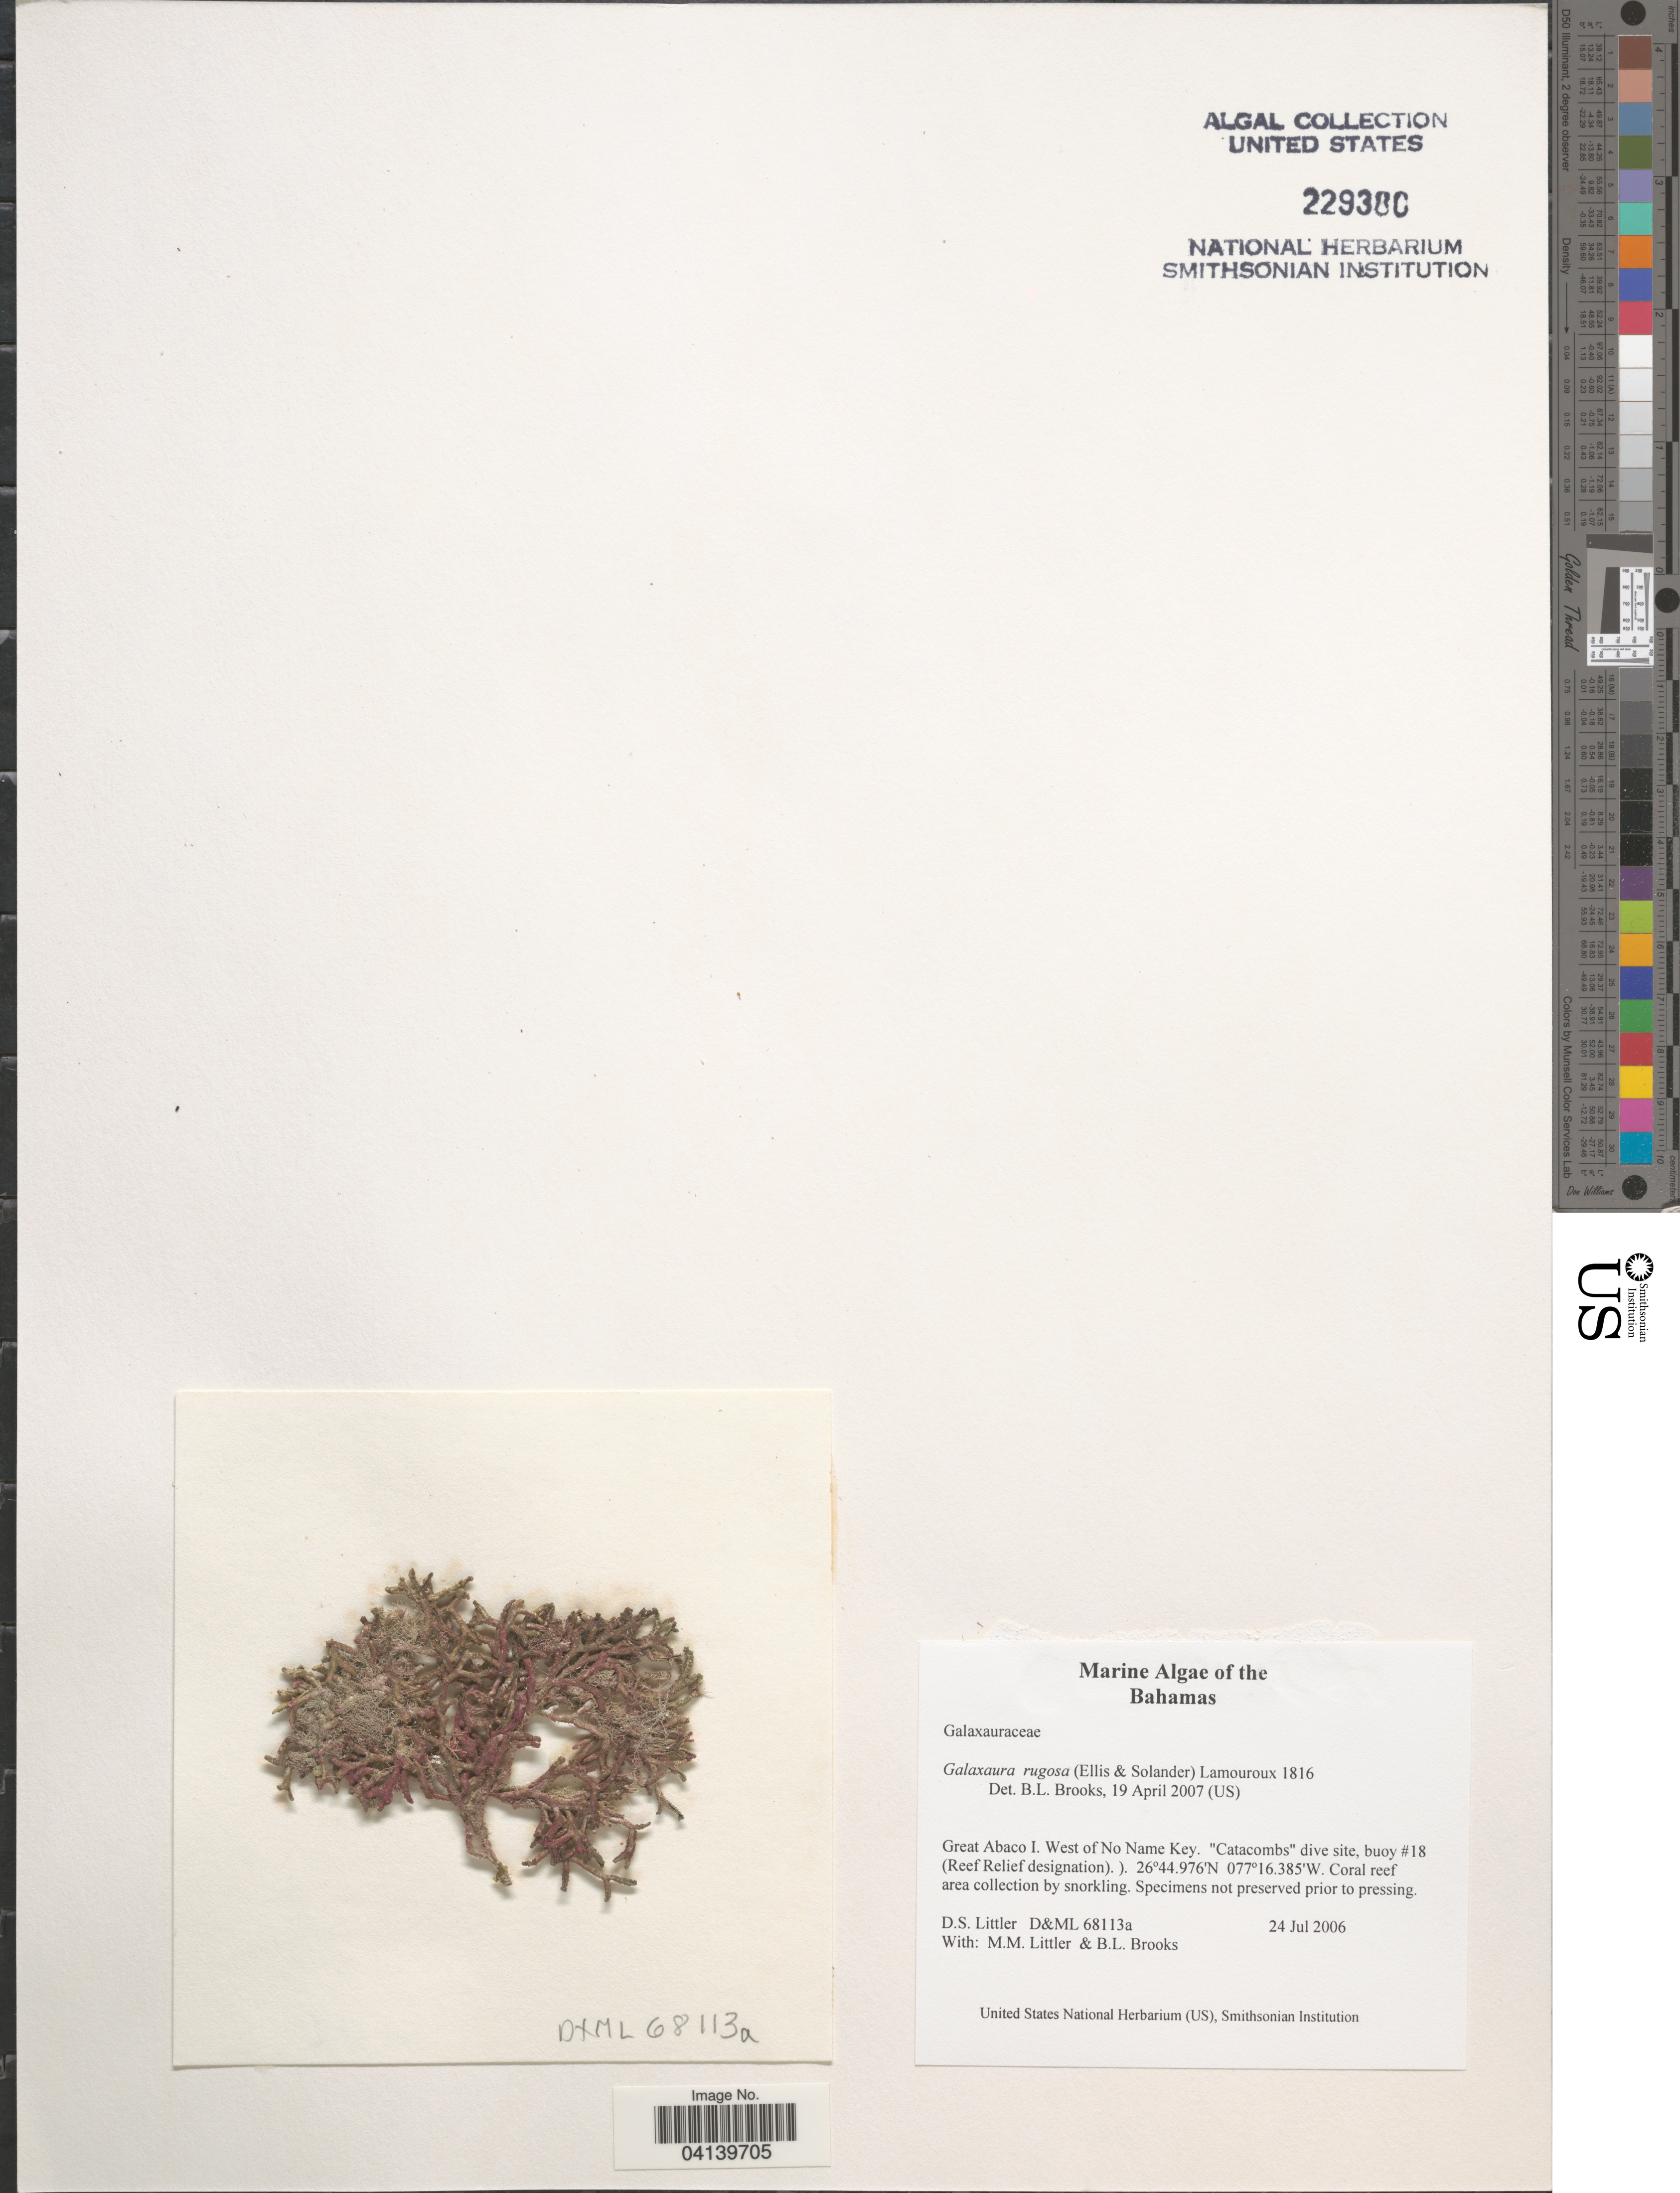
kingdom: Plantae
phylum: Rhodophyta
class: Florideophyceae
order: Nemaliales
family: Galaxauraceae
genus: Galaxaura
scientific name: Galaxaura rugosa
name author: (Ellis & Sol.) J.V.Lamouroux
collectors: D. S. Littler & B. Brooks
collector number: D&ML 68113a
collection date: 2006-07-24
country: Bahamas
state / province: South Abaco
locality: Great Abaco I. West of No Name Key. "Catacombs" dive site, buoy #18 (Reef Relief designation).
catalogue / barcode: US 229380